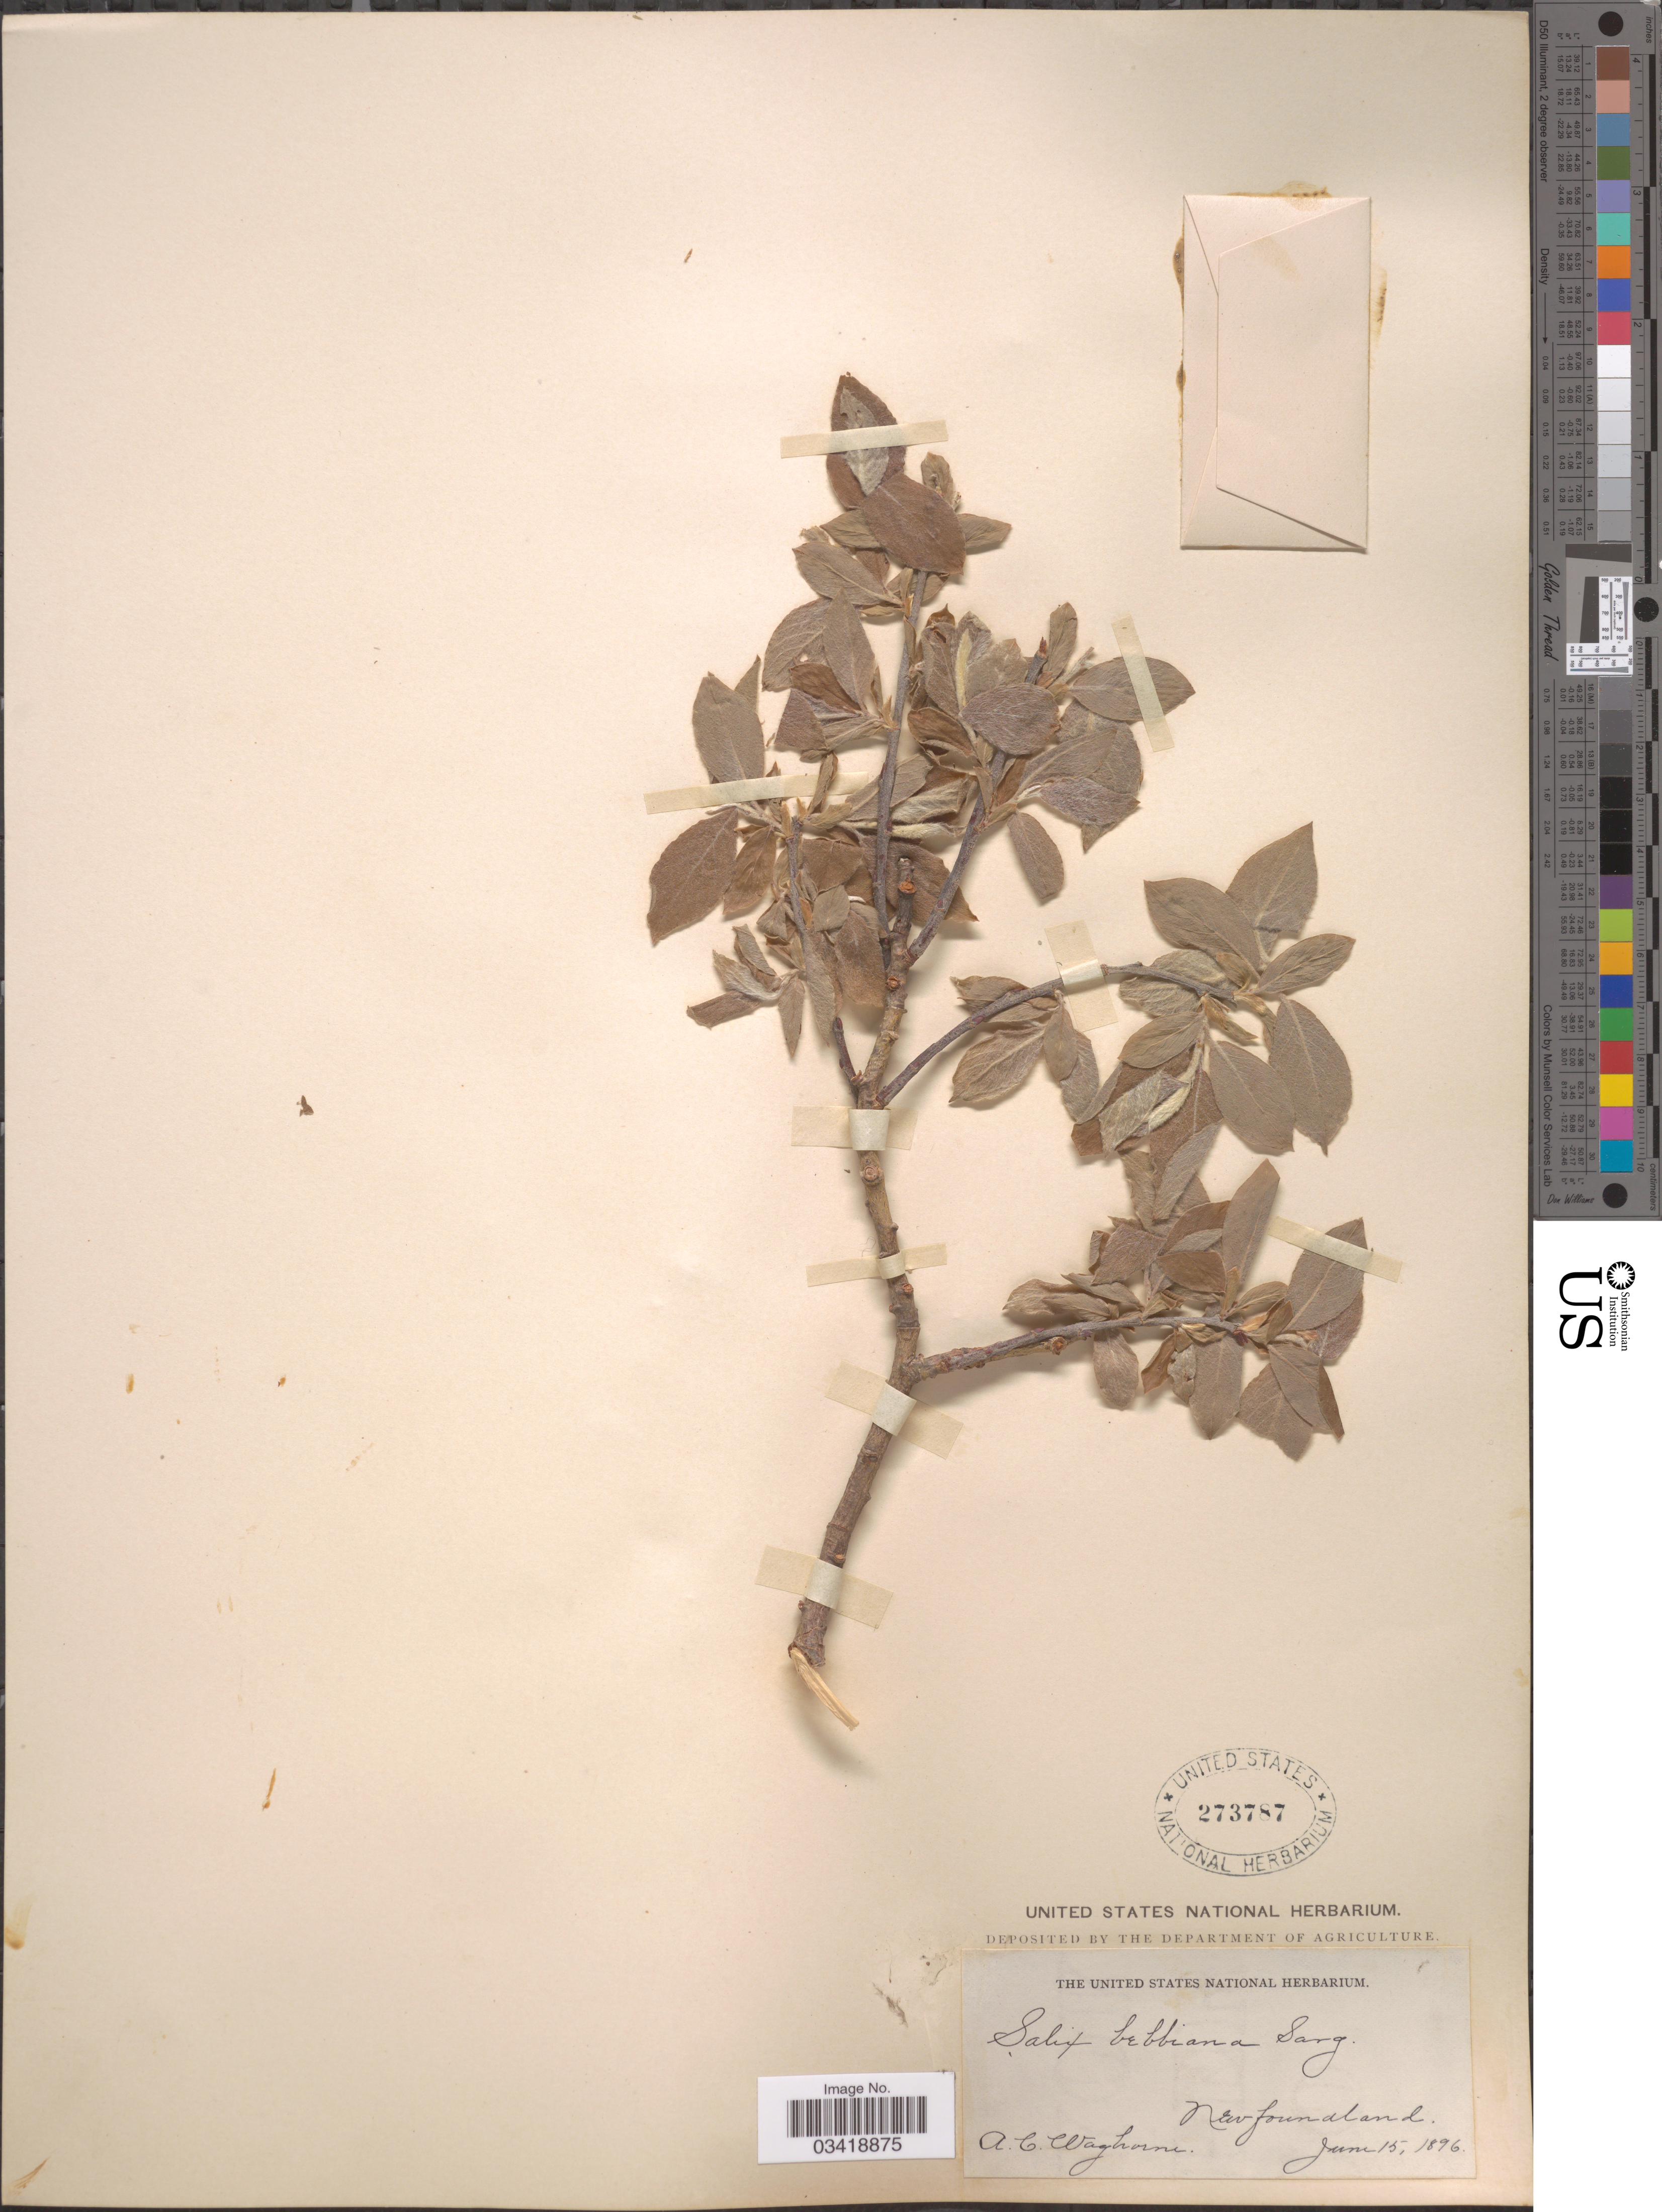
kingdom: Plantae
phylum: Tracheophyta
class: Magnoliopsida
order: Malpighiales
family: Salicaceae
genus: Salix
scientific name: Salix bebbiana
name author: Sarg.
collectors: A. Waghorne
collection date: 1896-06-15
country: Canada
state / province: Newfoundland and Labrador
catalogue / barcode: US 273787